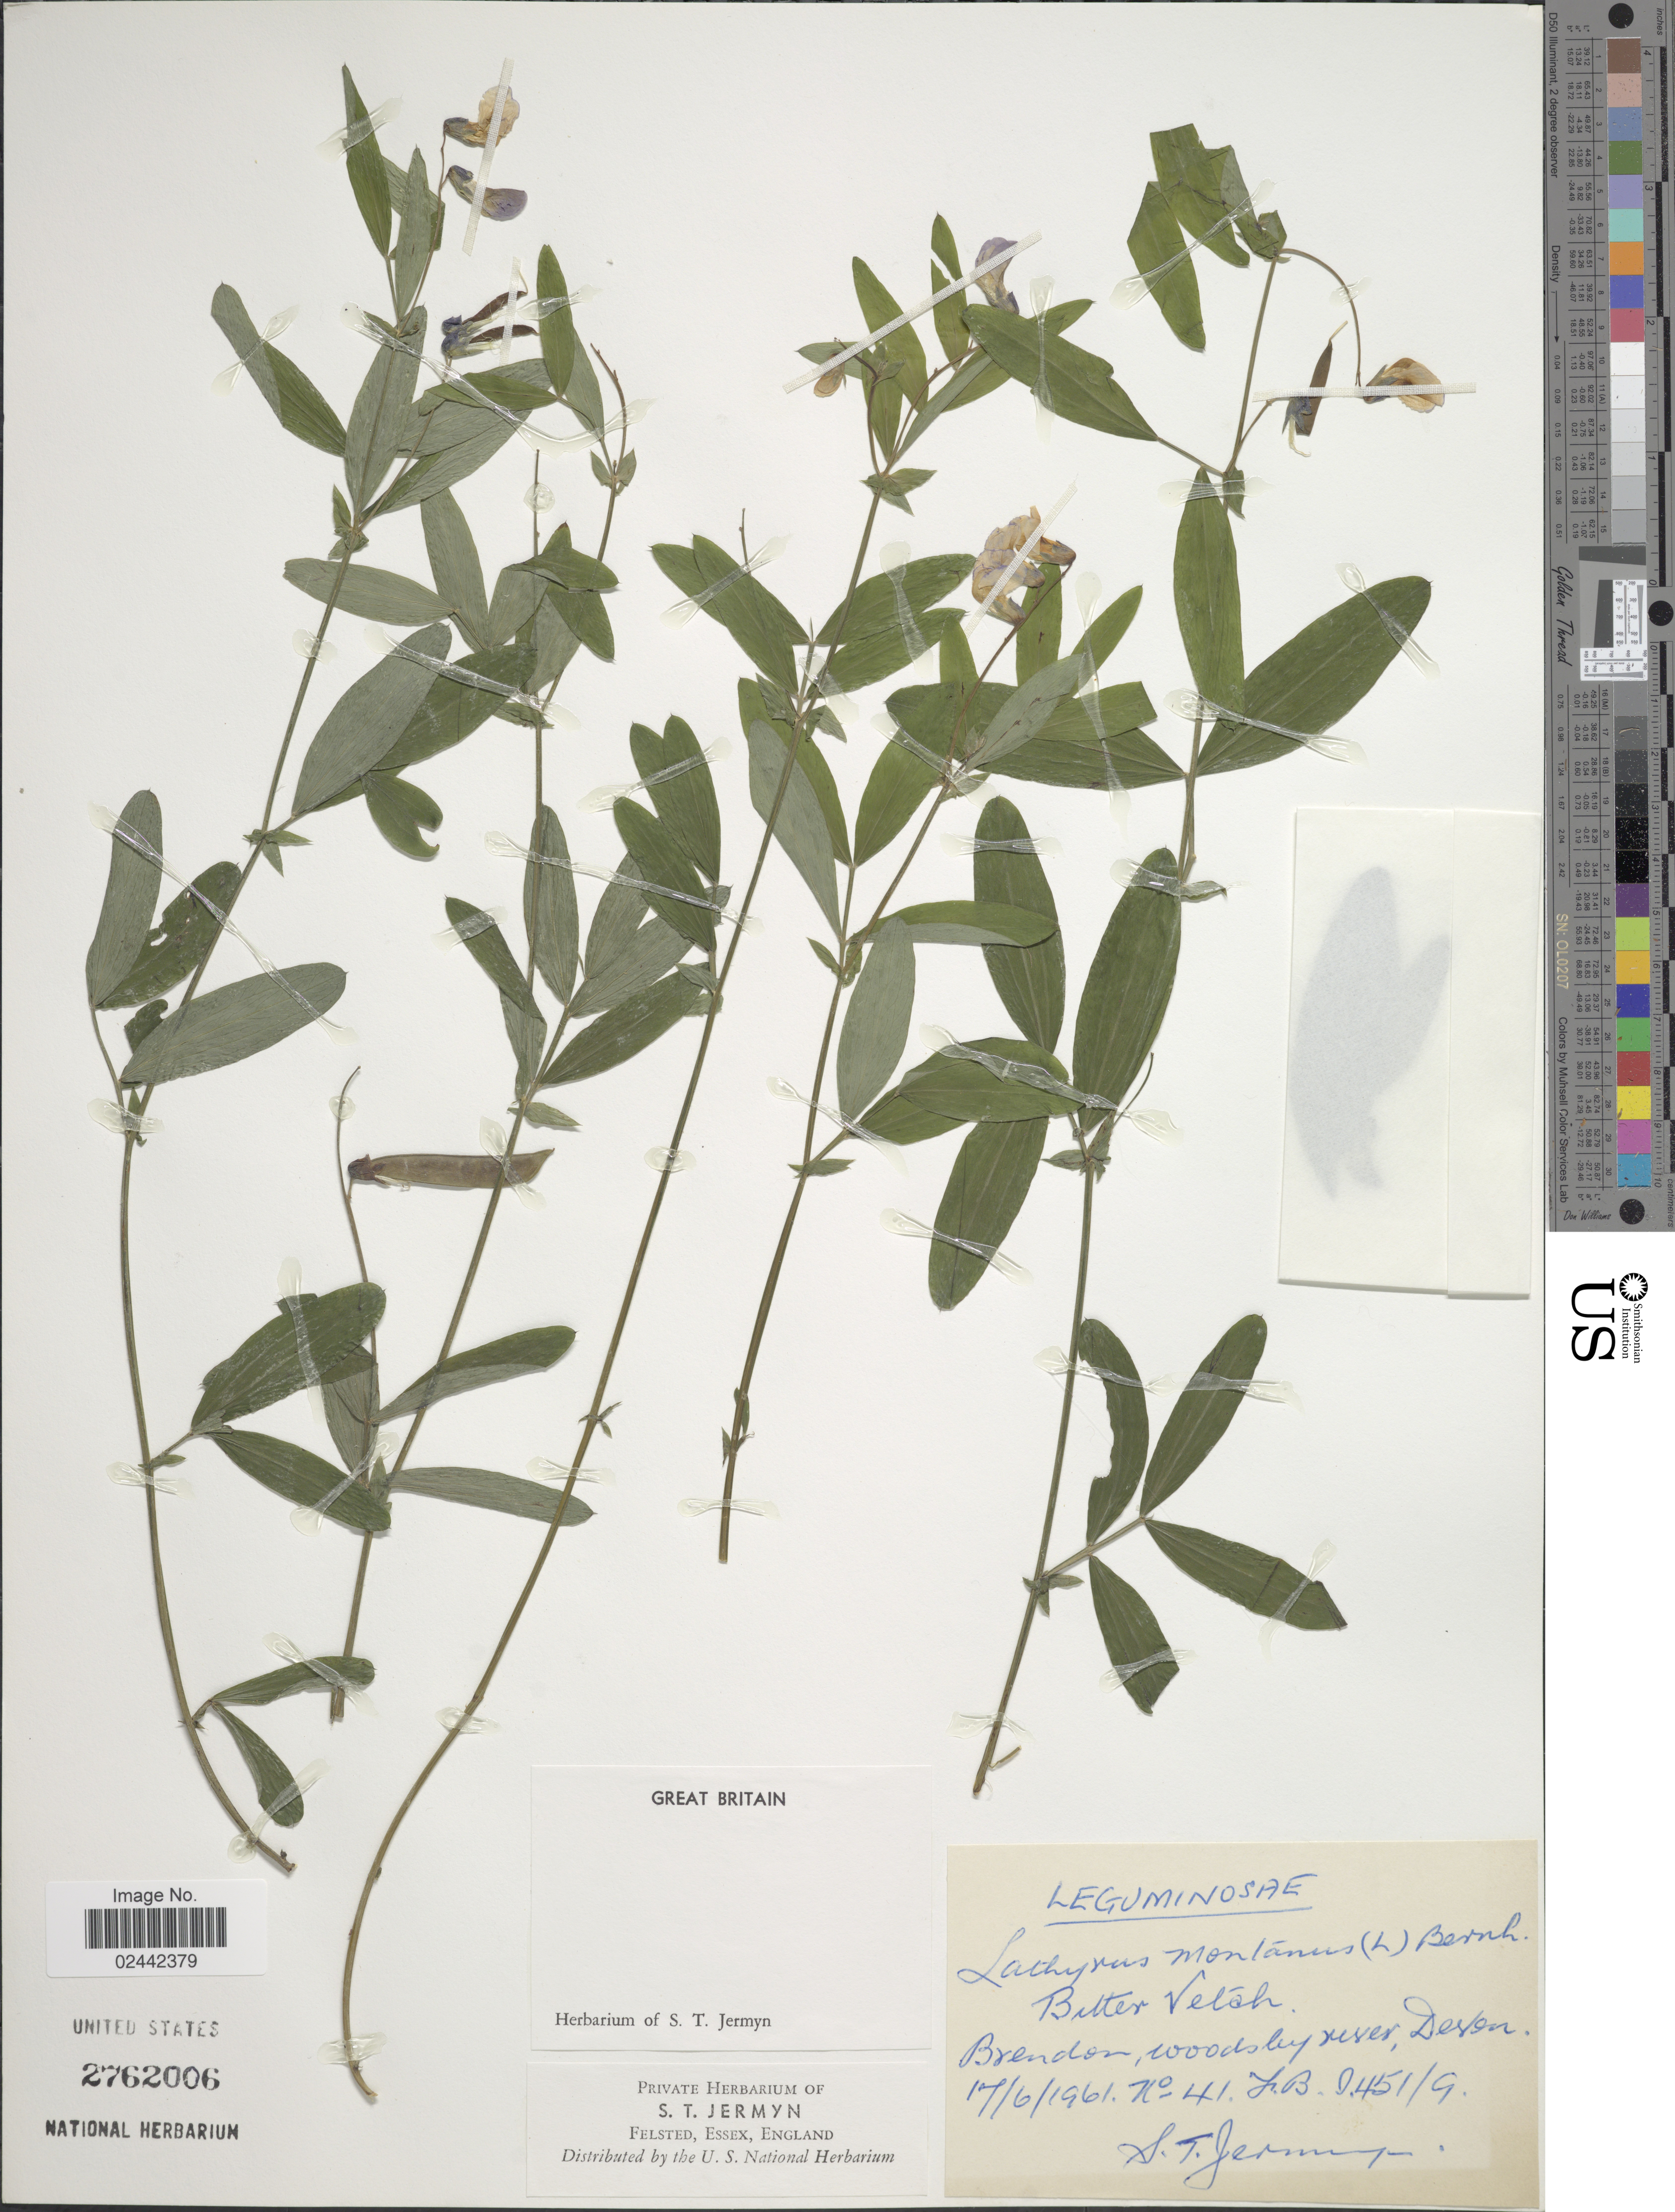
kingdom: Plantae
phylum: Tracheophyta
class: Magnoliopsida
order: Fabales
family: Fabaceae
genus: Lathyrus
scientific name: Lathyrus montanus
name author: Bernh.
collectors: S. Jermyn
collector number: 41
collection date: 1961-06-17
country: United Kingdom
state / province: England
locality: Great Britain. Brendon, woodsley river, Devon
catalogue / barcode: US 2762006